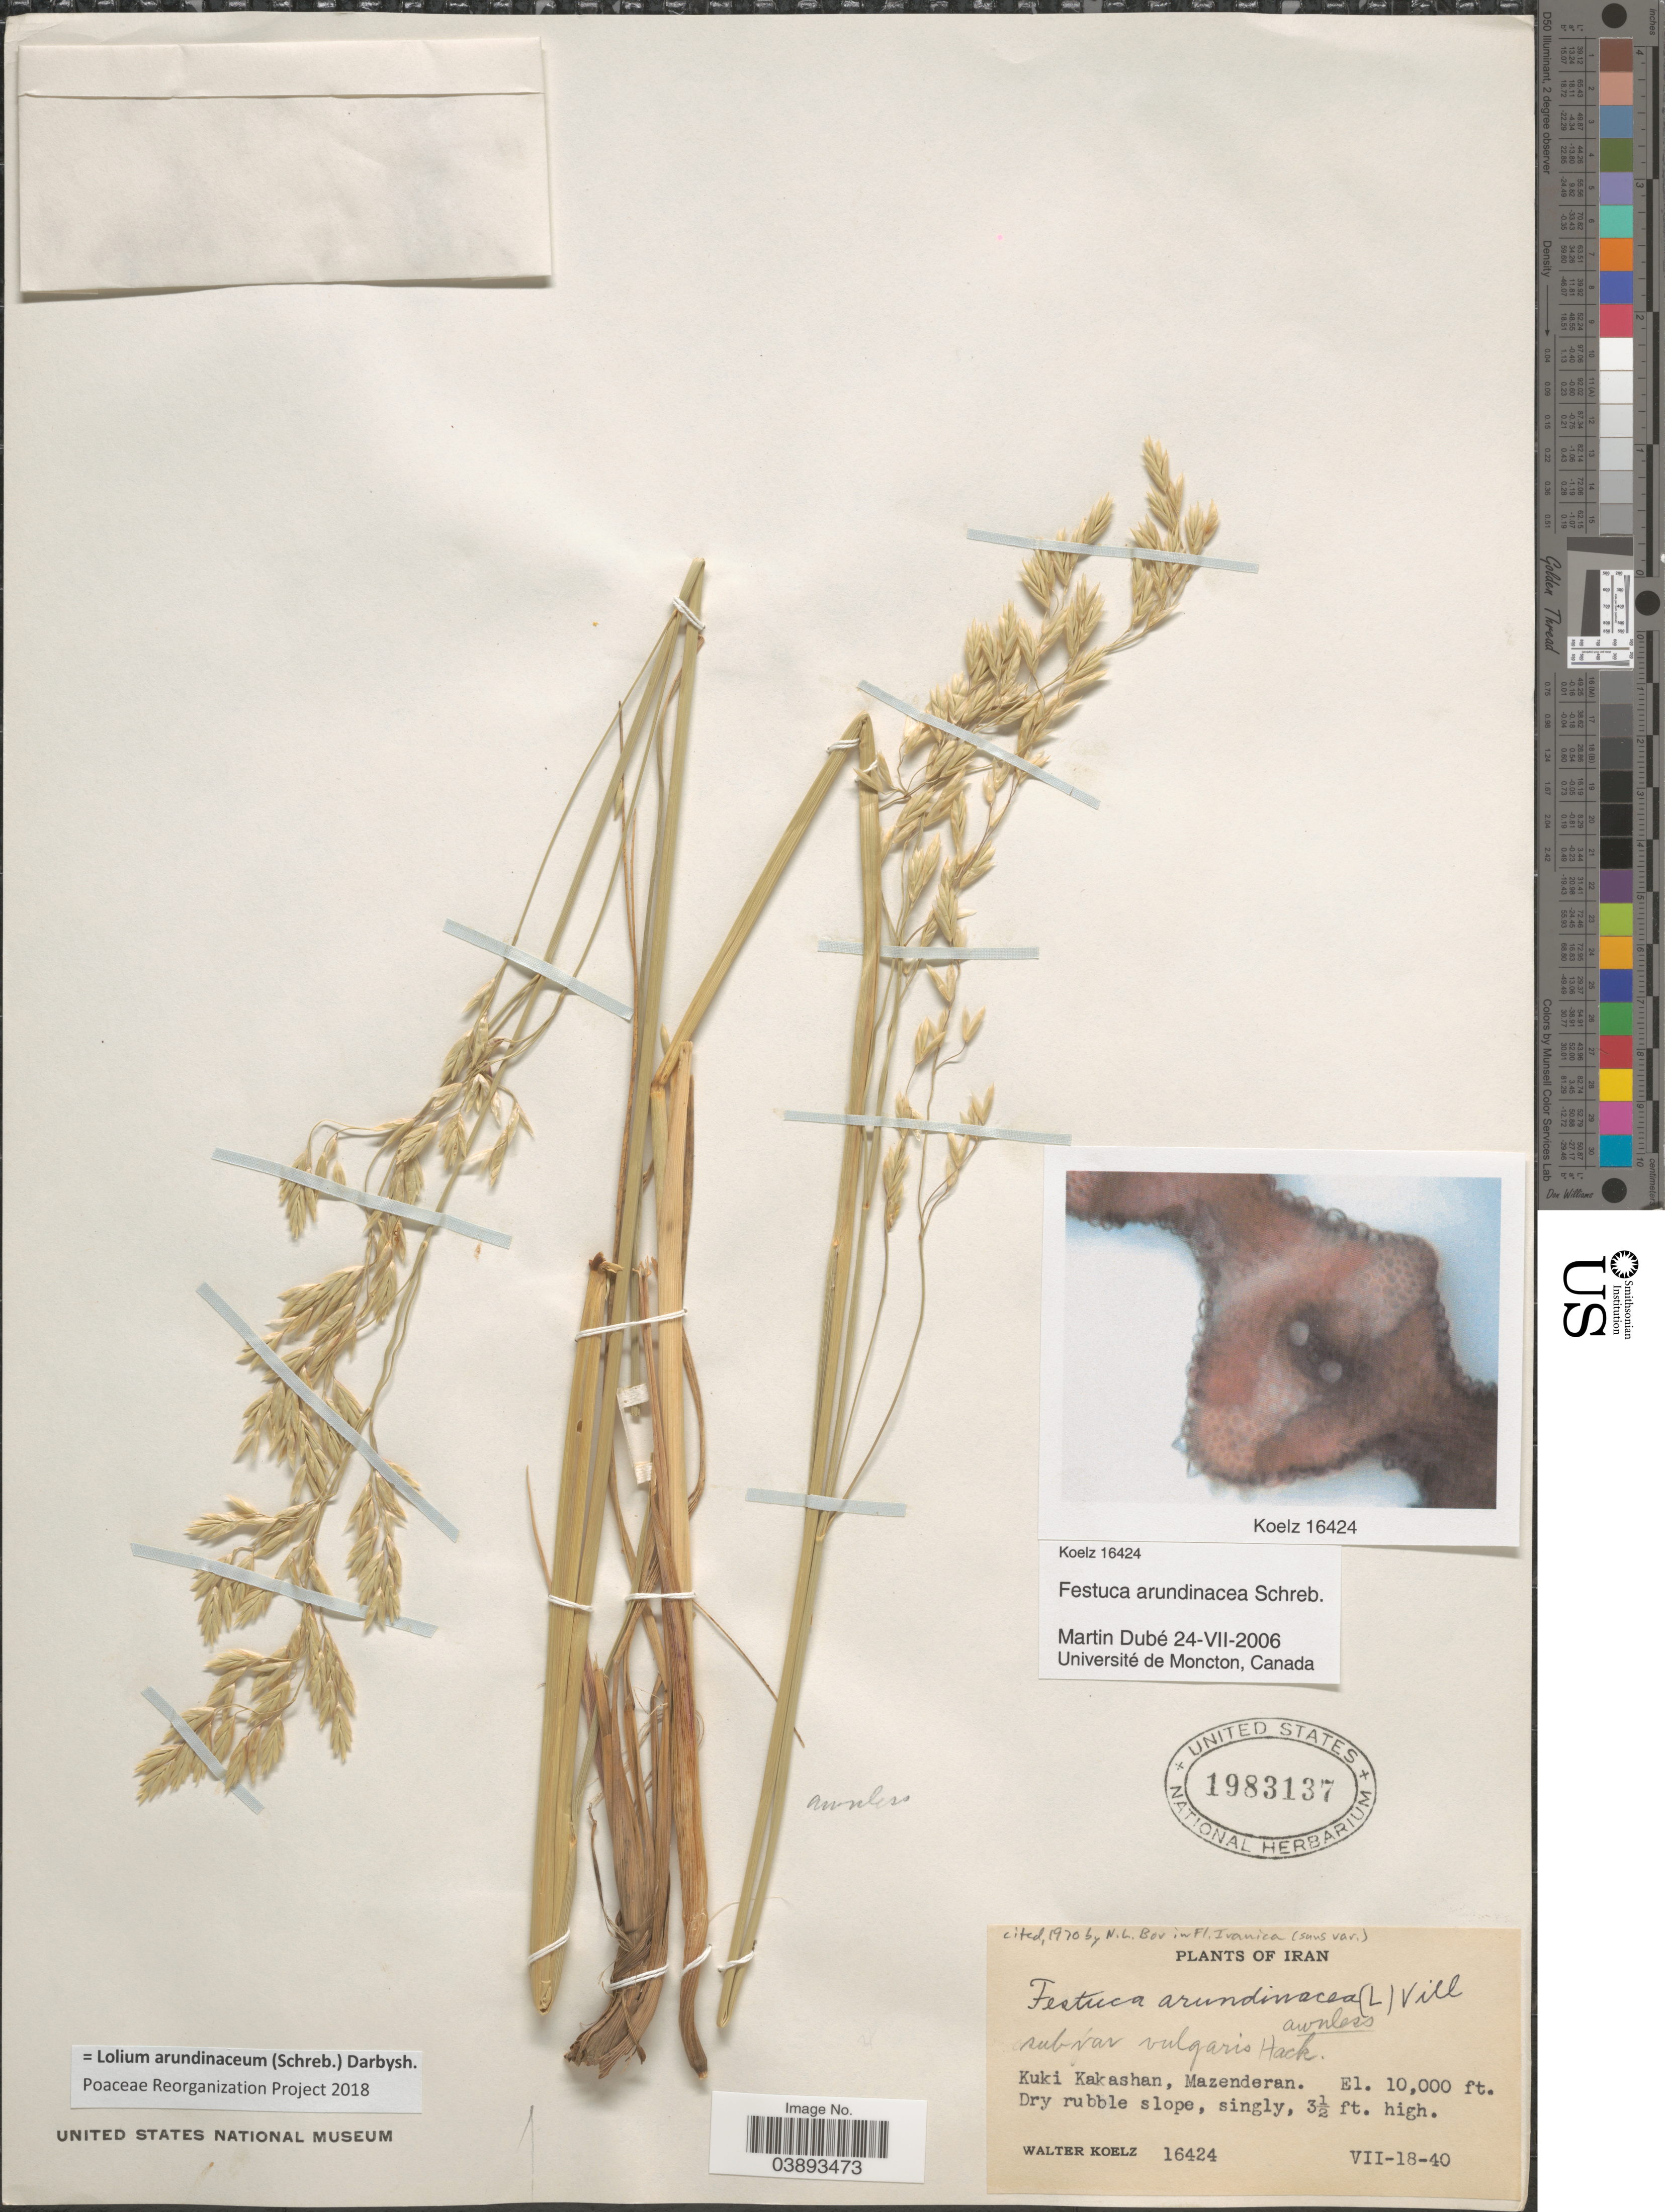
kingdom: Plantae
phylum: Tracheophyta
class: Liliopsida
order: Poales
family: Poaceae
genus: Lolium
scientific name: Lolium arundinaceum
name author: (Schreb.) Darbysh.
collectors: W. N. Koelz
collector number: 16424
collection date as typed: Transcribed d/m/y: 18/7/40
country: Iran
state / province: Mazandaran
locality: Kuki Kakashan, Mazenderan.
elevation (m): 3048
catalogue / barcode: US 1983137